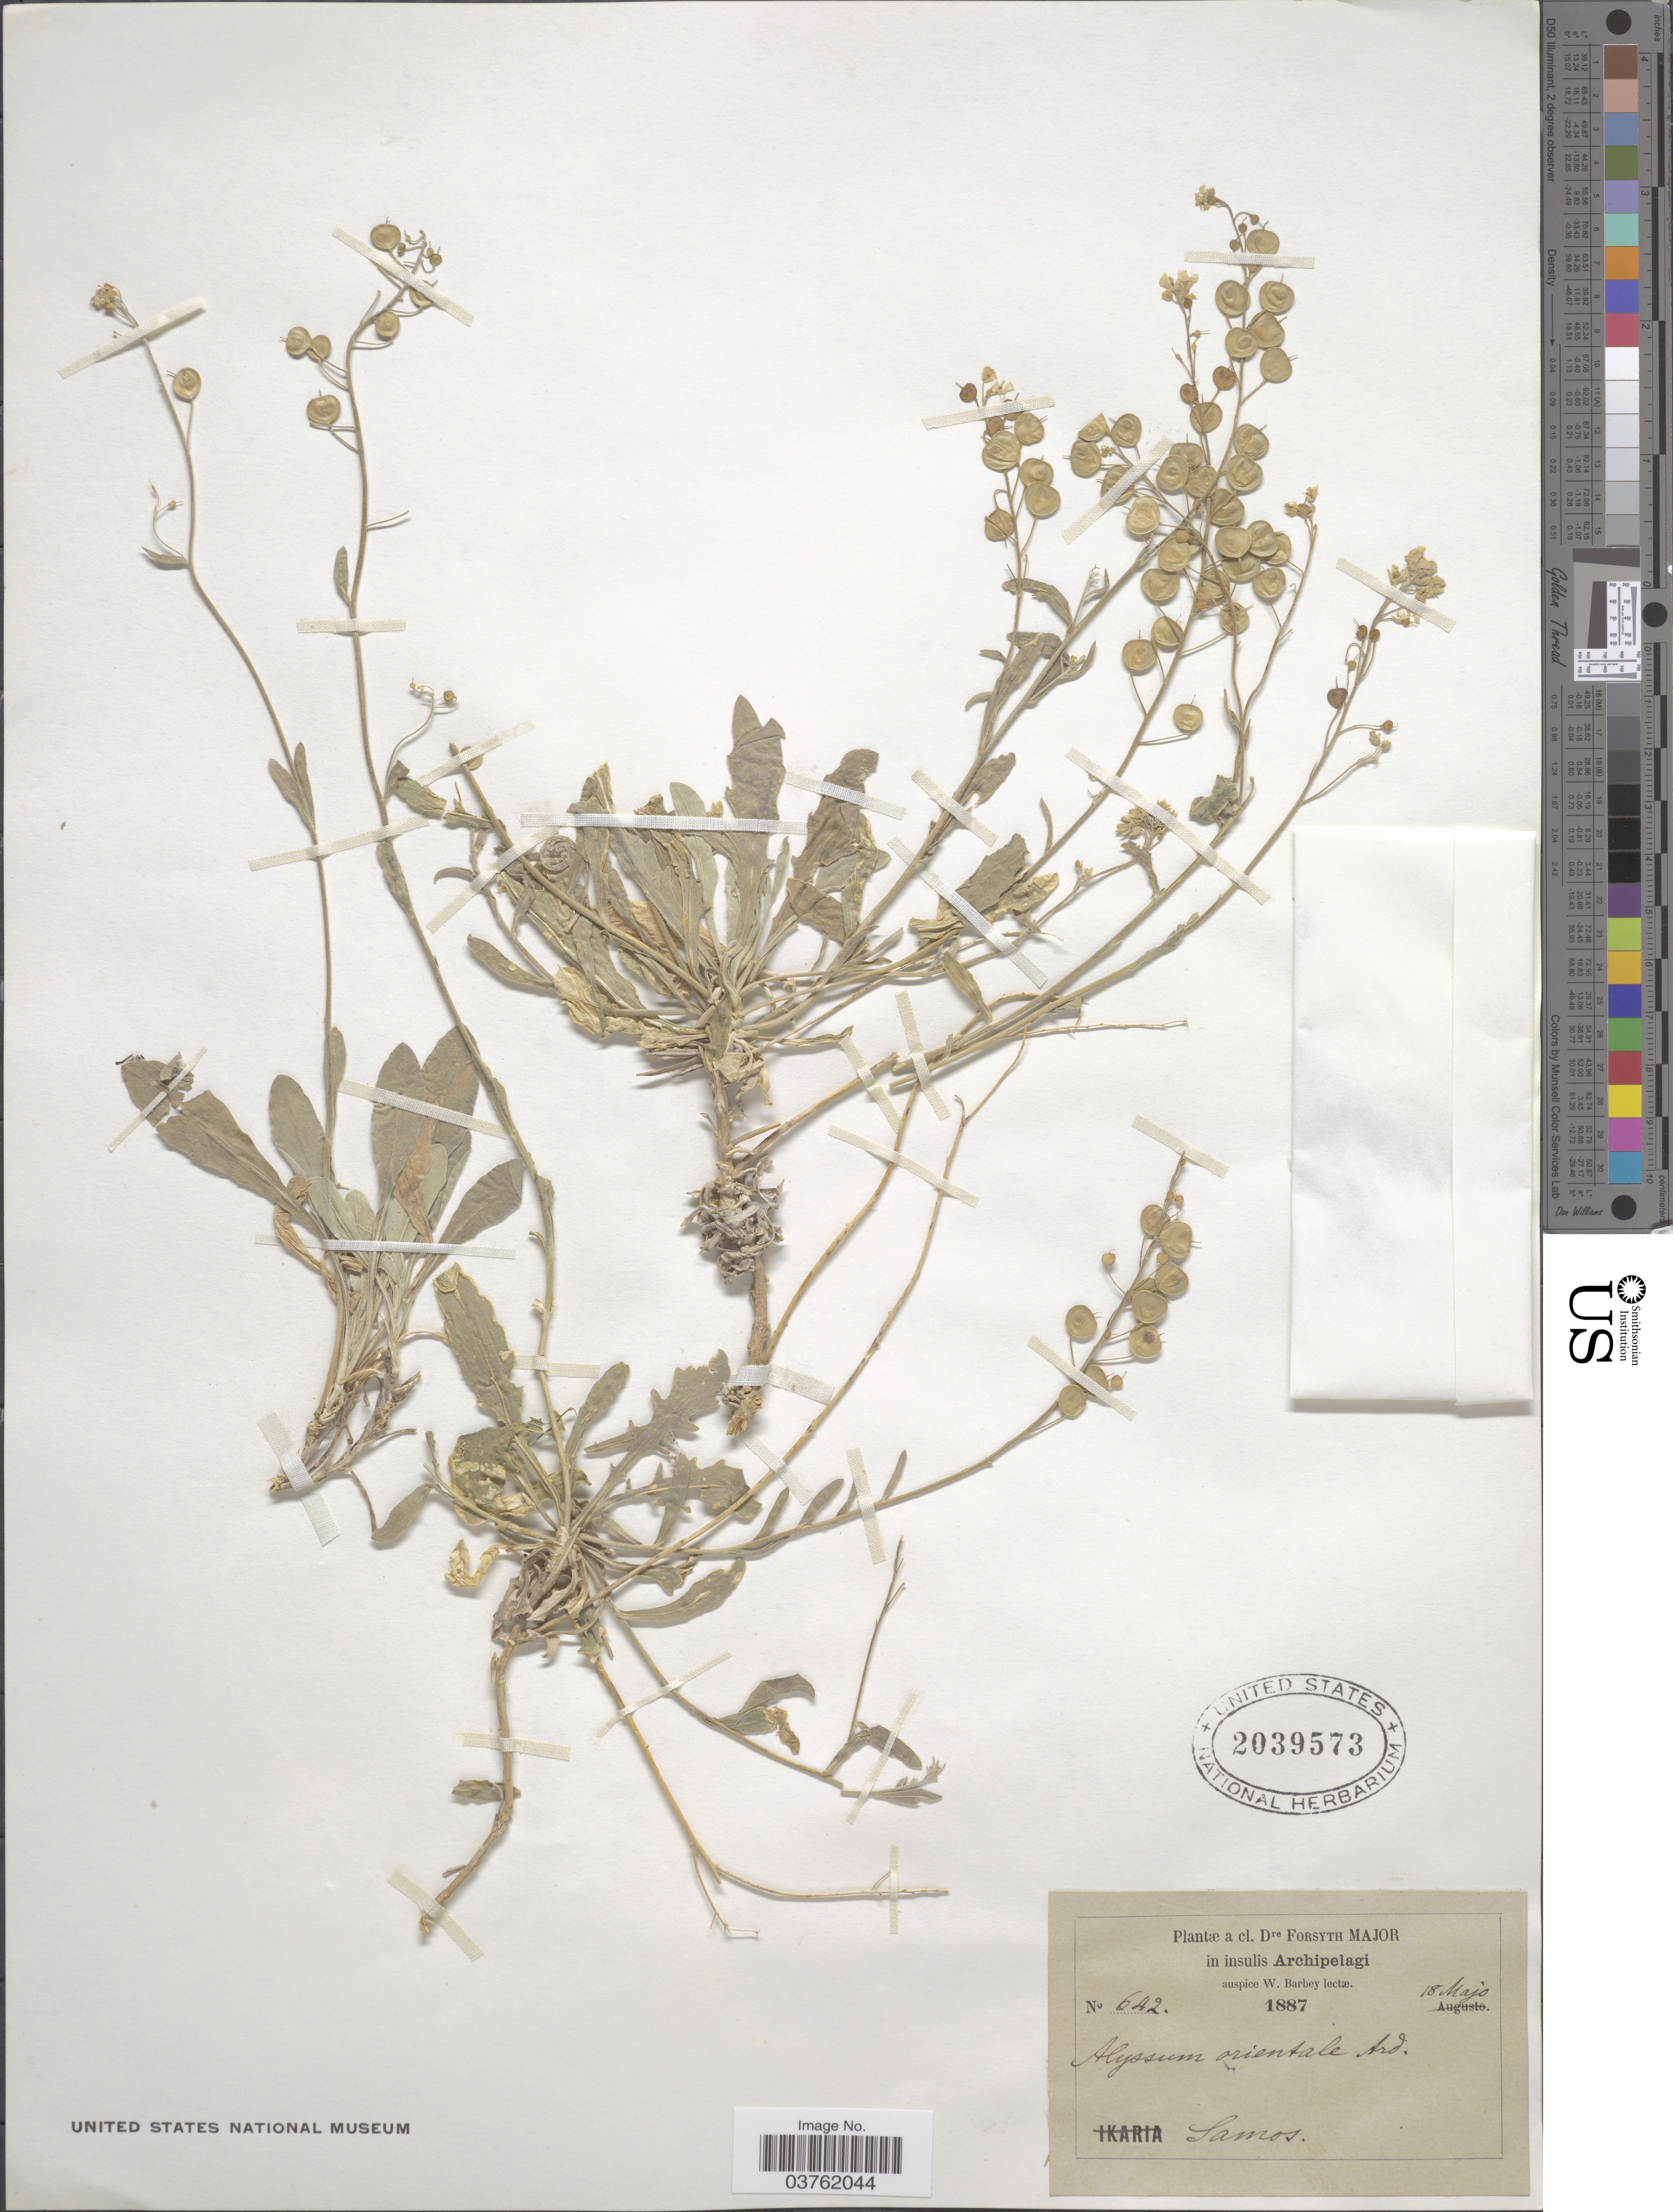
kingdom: Plantae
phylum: Tracheophyta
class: Magnoliopsida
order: Brassicales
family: Brassicaceae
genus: Alyssum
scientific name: Alyssum orientale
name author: Ard.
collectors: -- Forsyth & W. Barbey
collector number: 642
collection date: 1887-05-18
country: Greece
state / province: North Aegean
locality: Insulis Archipelagi. Samos.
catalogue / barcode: US 2039573